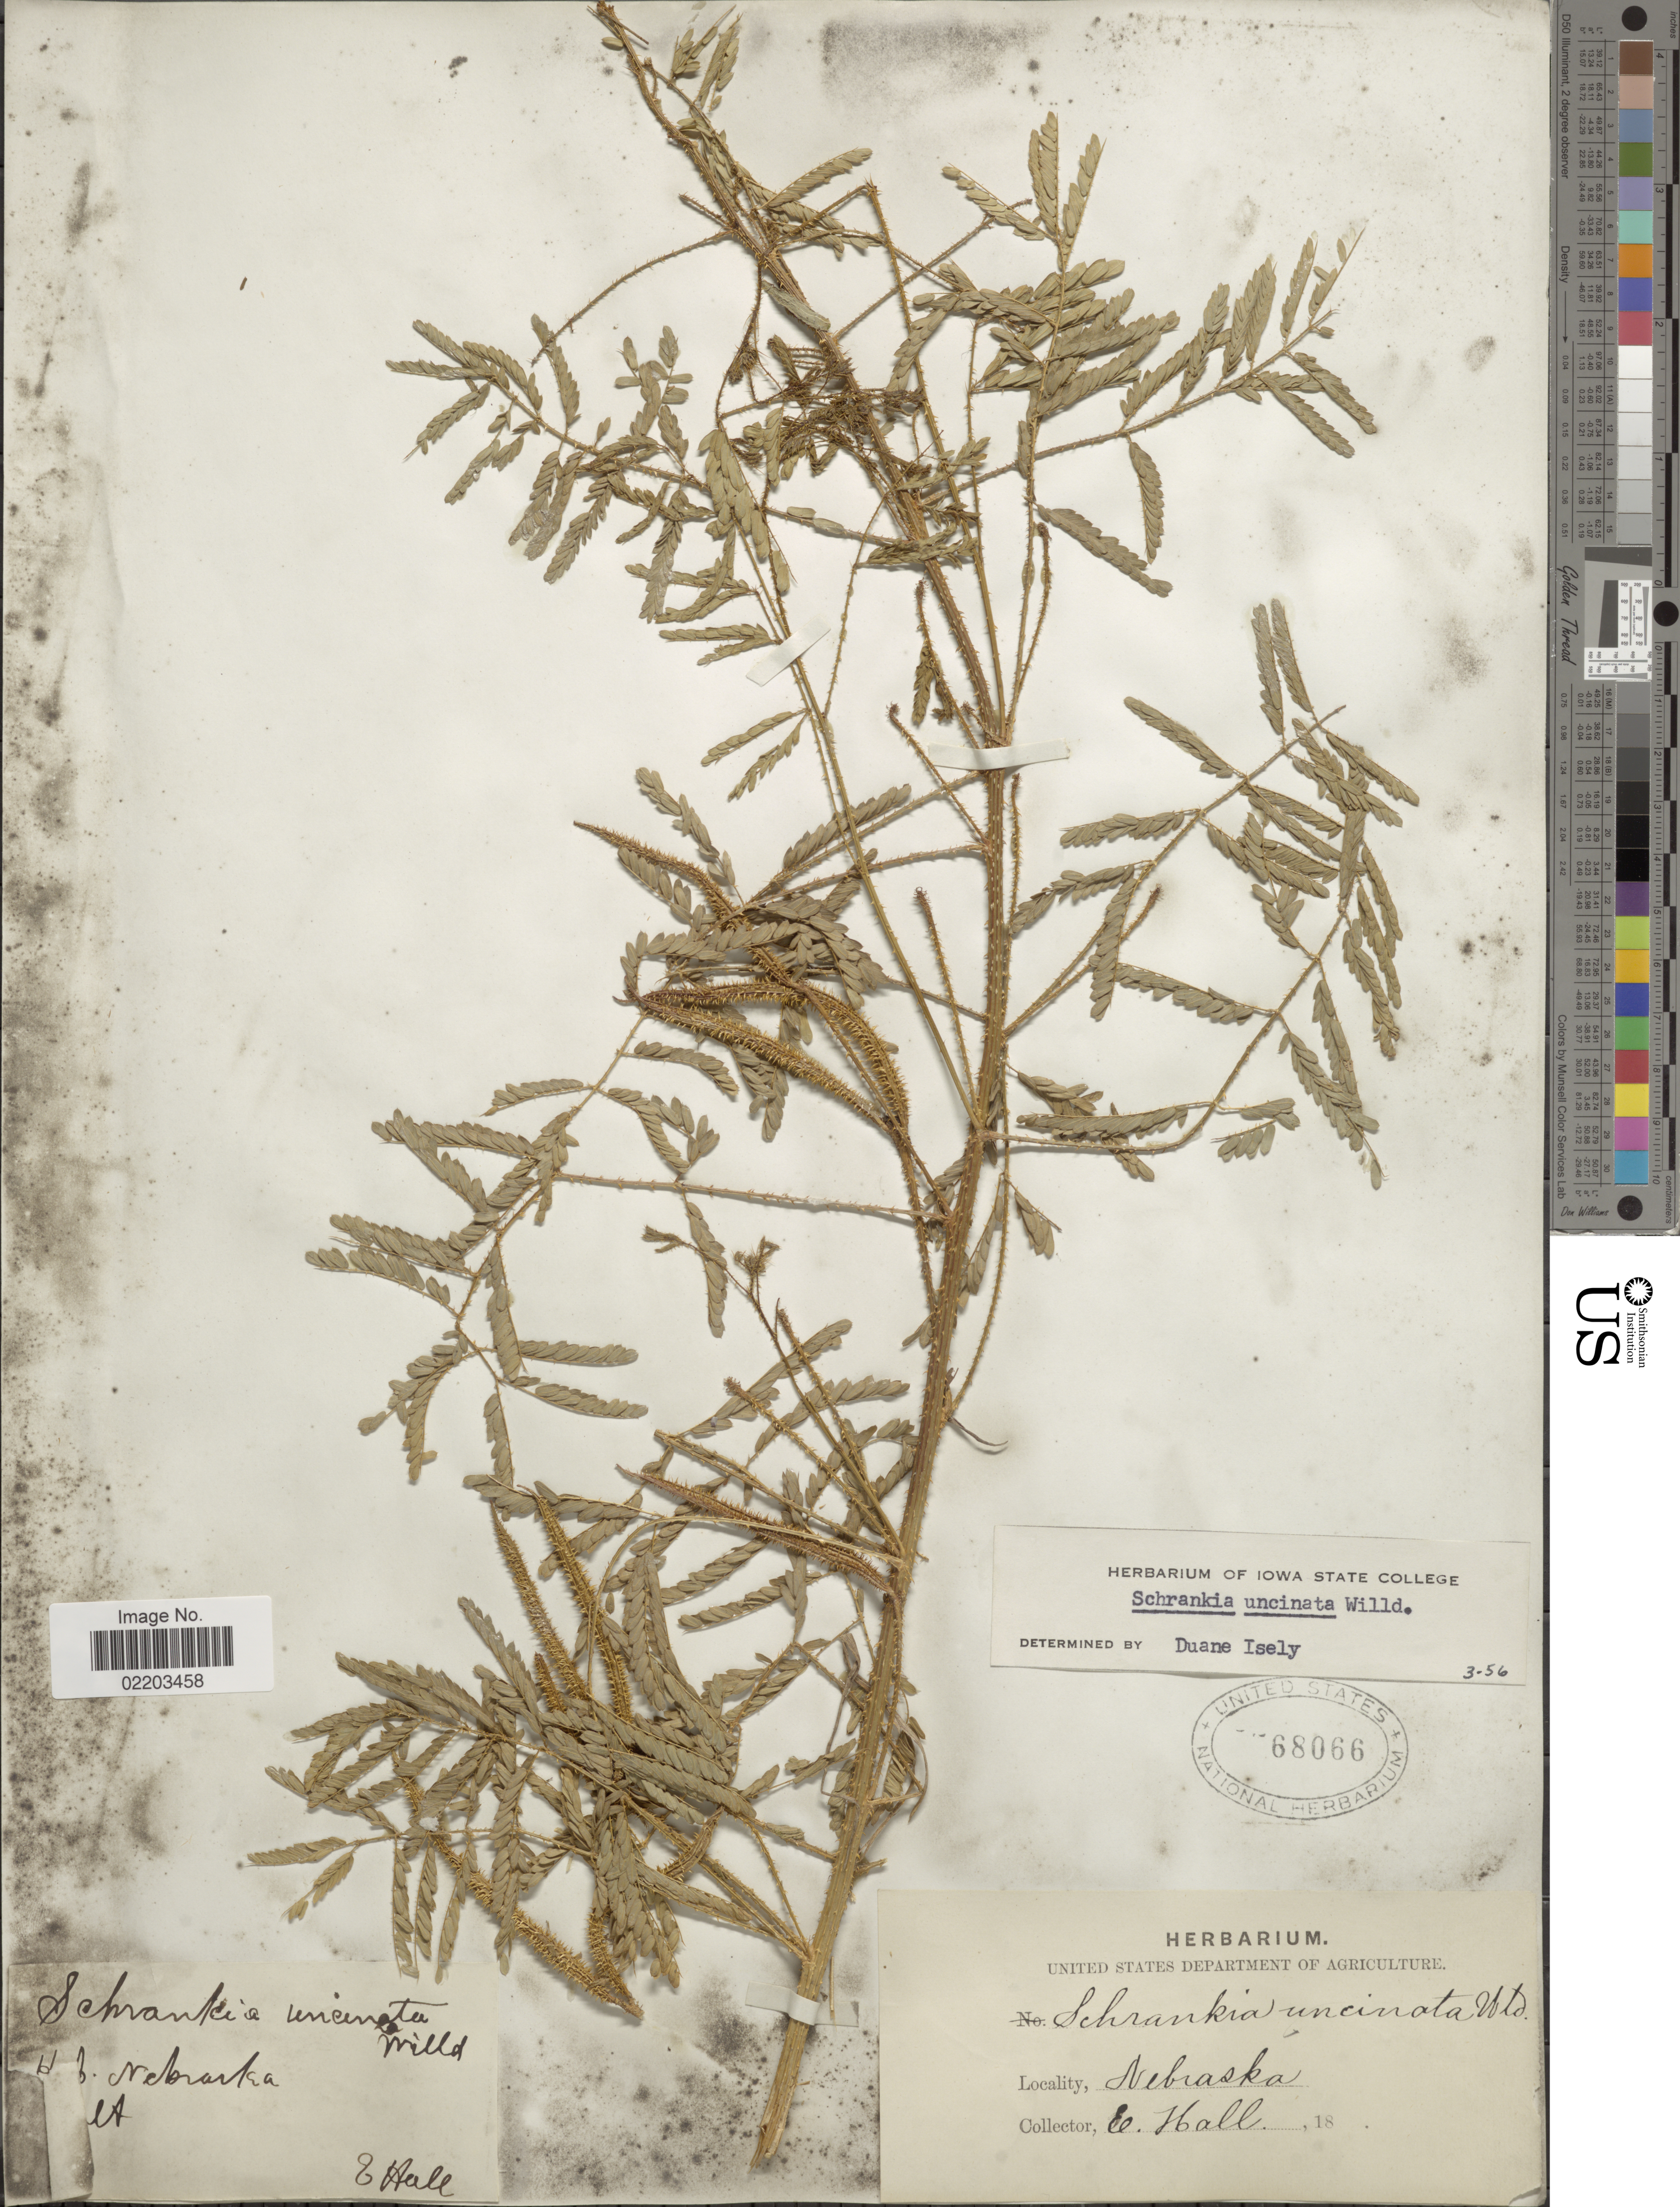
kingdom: Plantae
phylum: Tracheophyta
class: Magnoliopsida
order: Fabales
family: Fabaceae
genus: Mimosa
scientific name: Mimosa nuttallii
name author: (DC.) B.L. Turner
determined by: Strong, M. T., (US), Smithsonian Institution - National Museum of Natural History (UNITED STATES)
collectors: E. Hall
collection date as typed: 18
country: United States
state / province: Nebraska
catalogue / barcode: US 68066